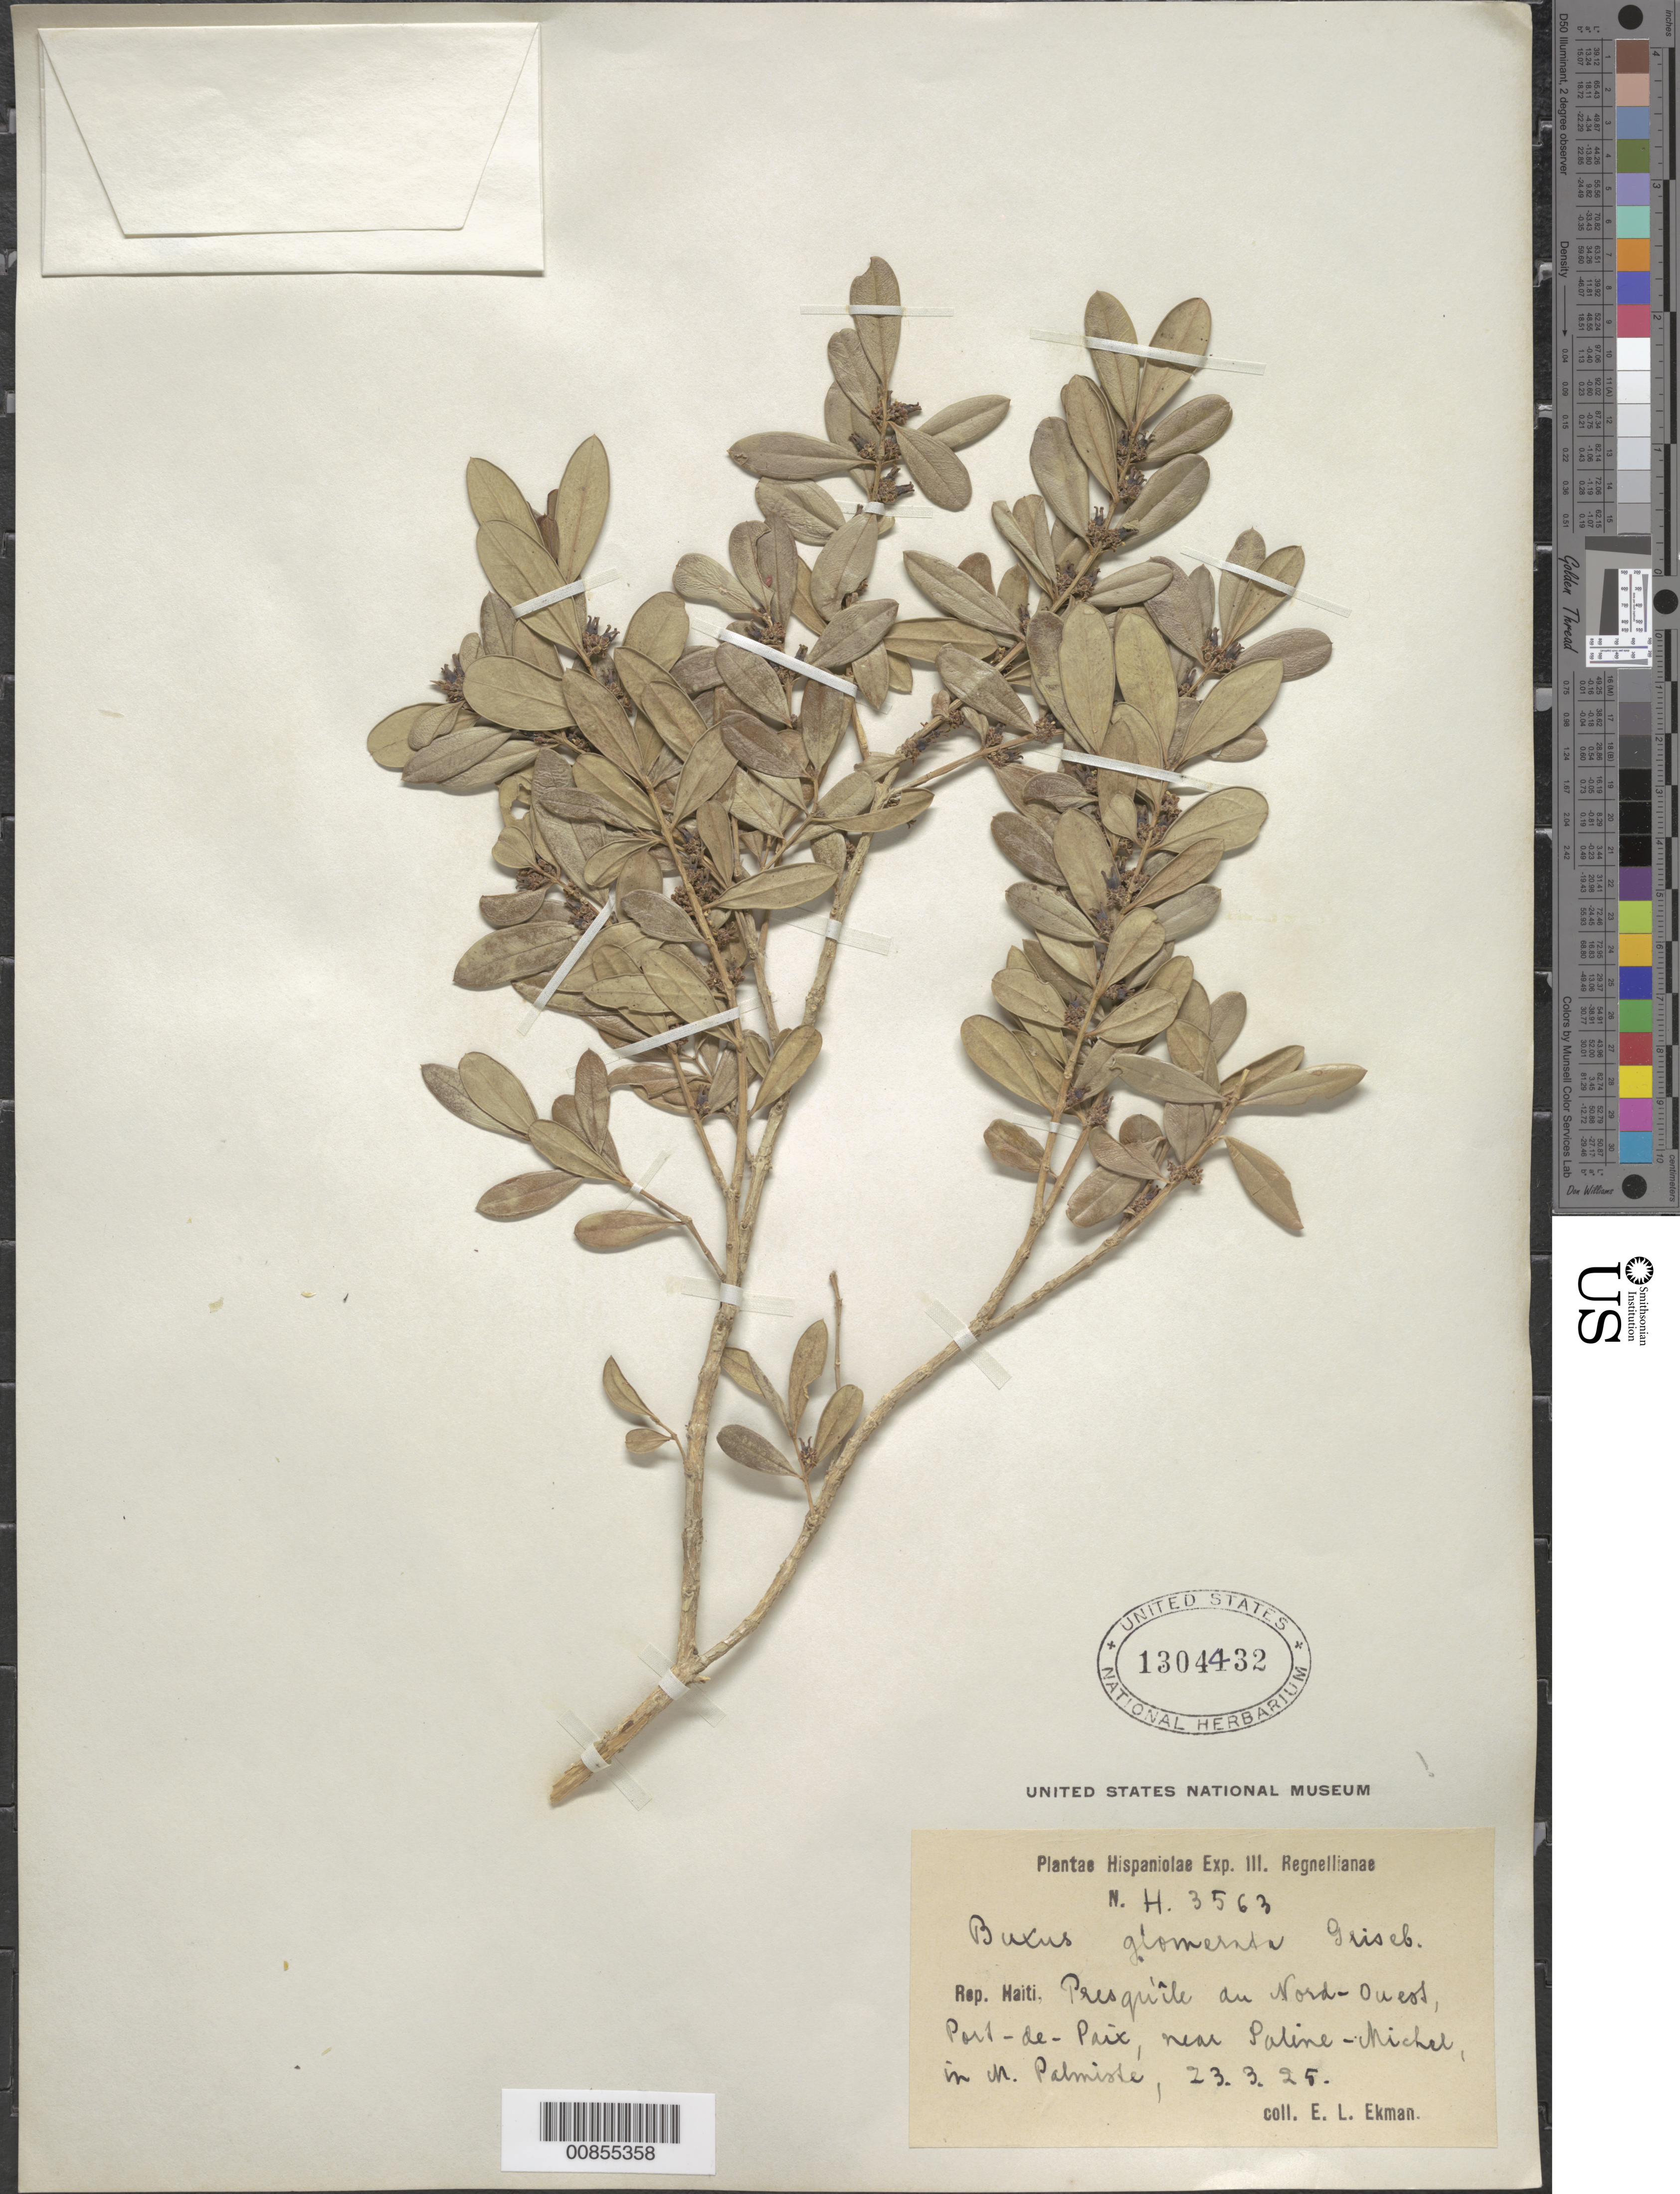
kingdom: Plantae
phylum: Tracheophyta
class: Magnoliopsida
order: Buxales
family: Buxaceae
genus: Buxus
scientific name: Buxus glomerata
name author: (Griseb.) Müll. Arg.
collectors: E. L. Ekman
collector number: H 3563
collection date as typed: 23 Mar 1925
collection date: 1925-03-23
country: Haiti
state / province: Nord-Ouest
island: Hispaniola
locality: Port-de-Paix, near Saline-Michel in M. Palmiste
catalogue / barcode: US 1304432